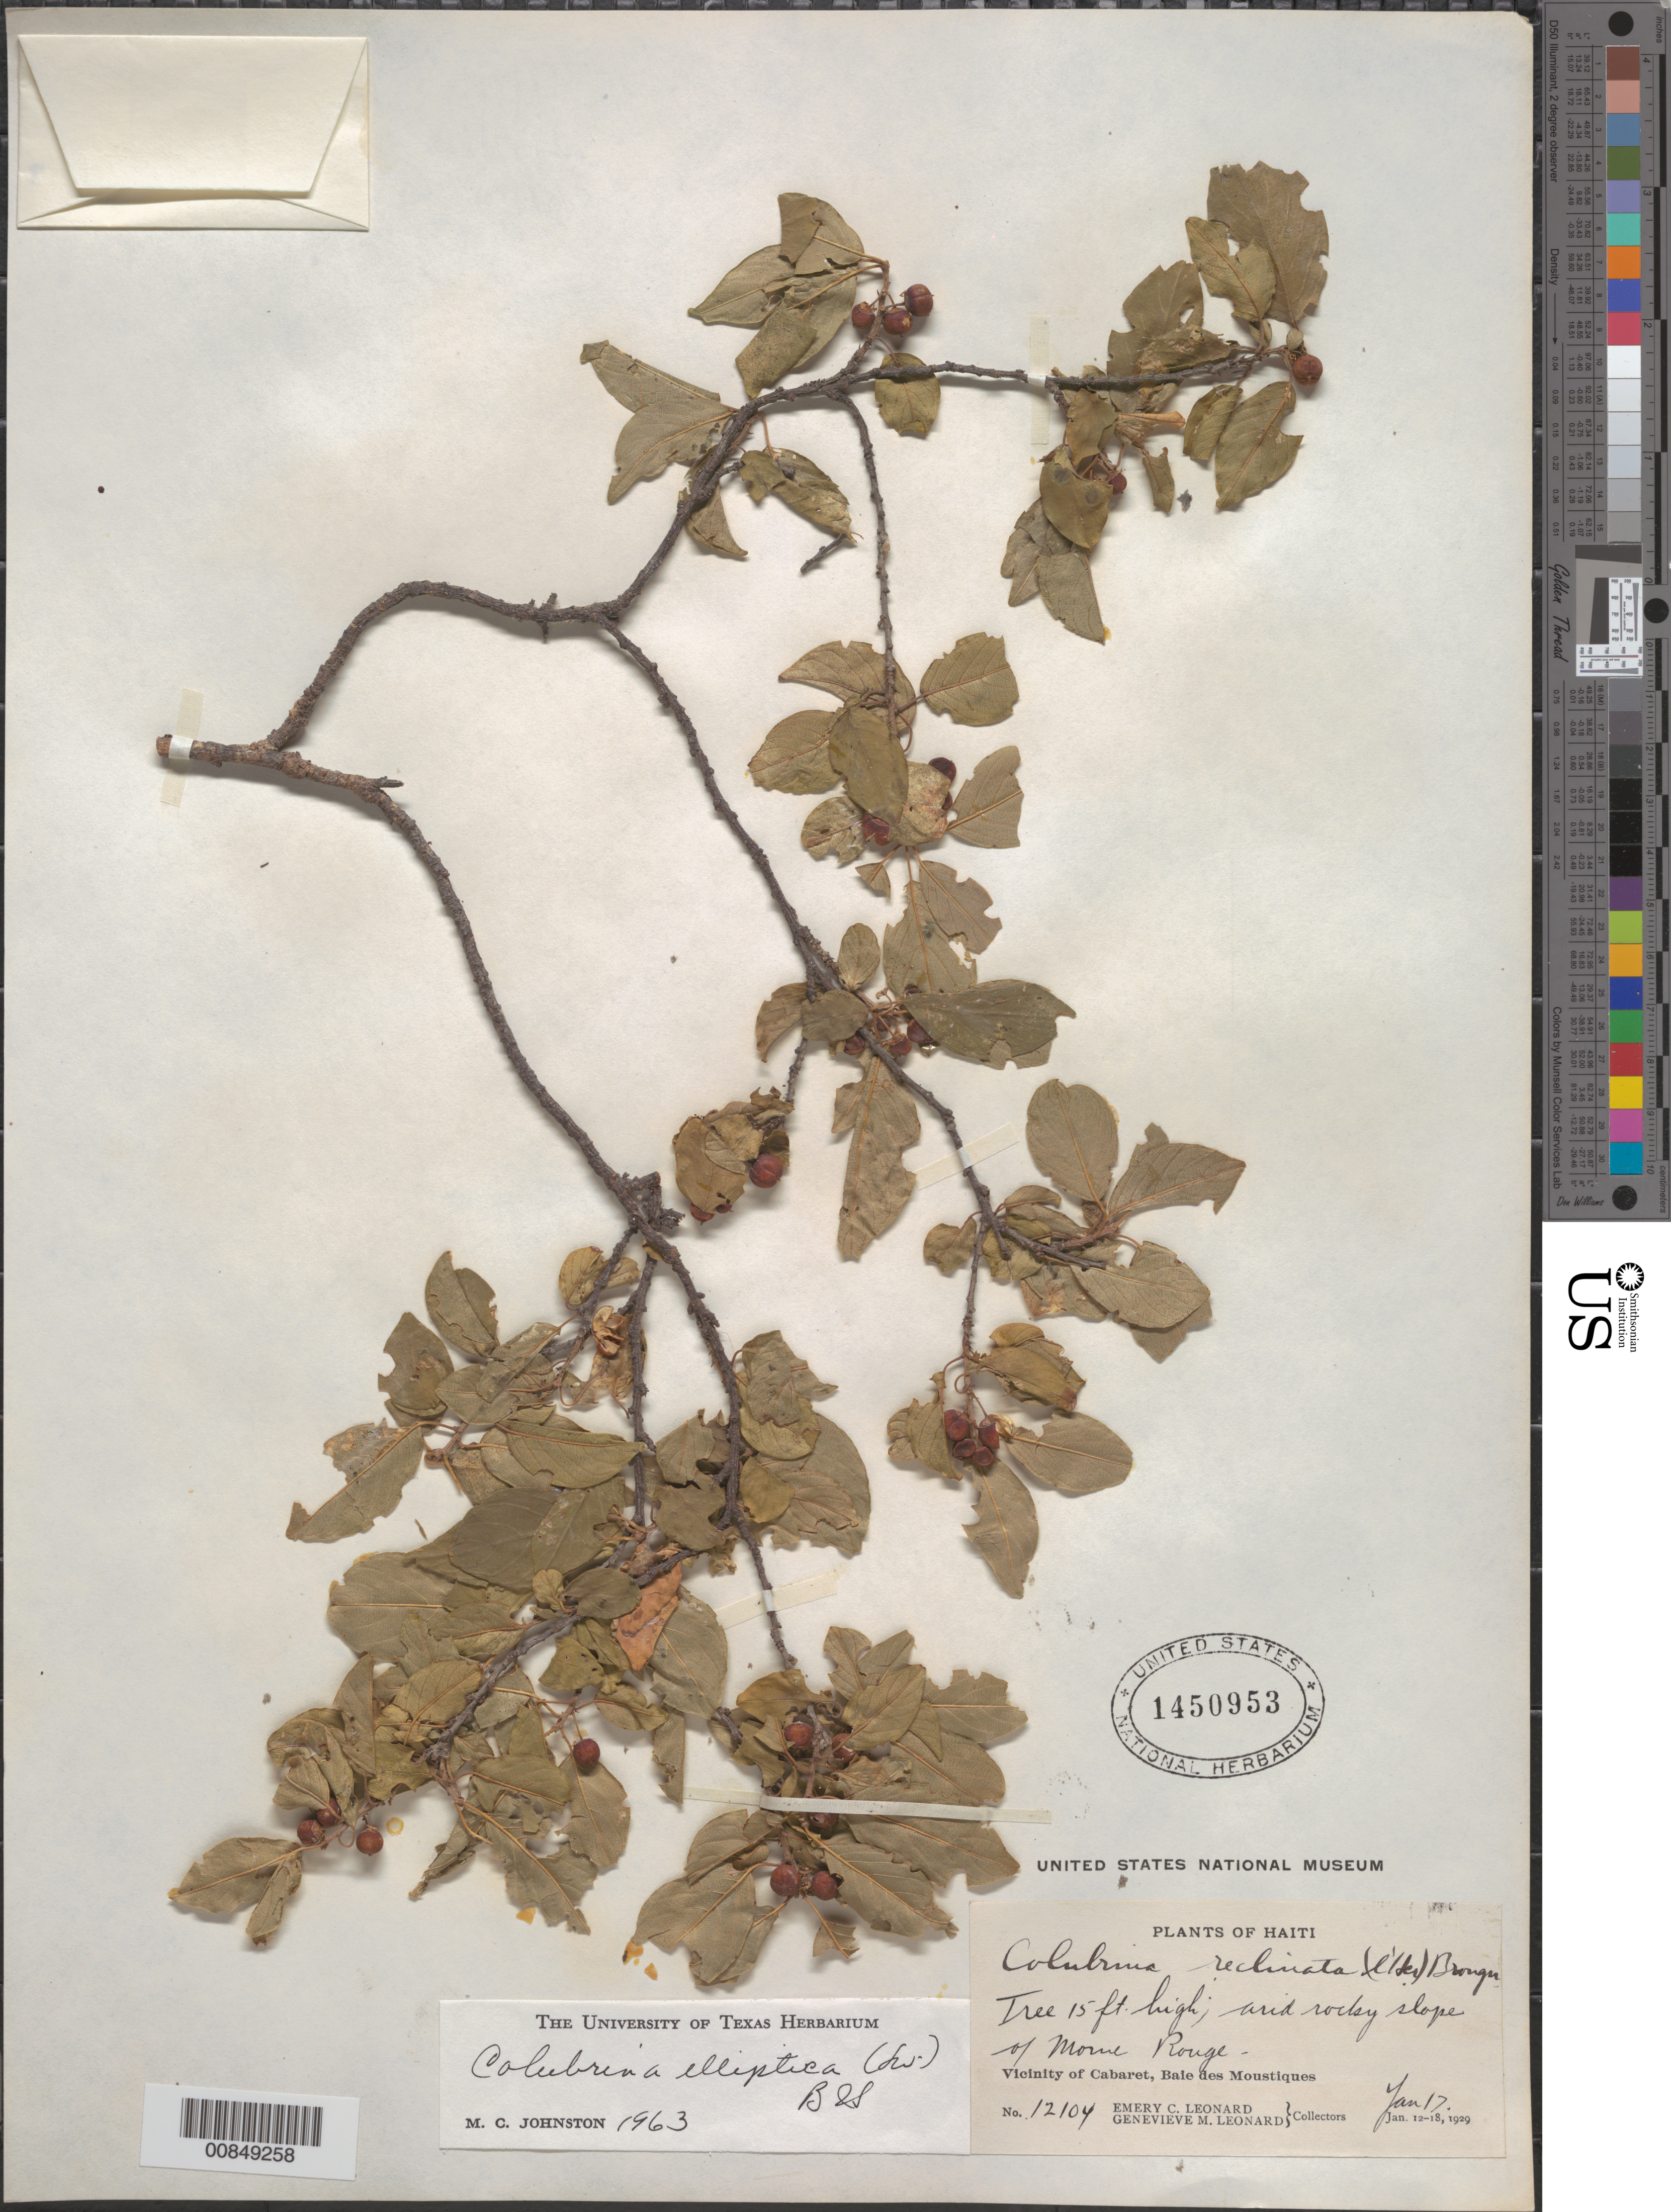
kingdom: Plantae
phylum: Tracheophyta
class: Magnoliopsida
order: Rosales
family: Rhamnaceae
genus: Colubrina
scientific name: Colubrina elliptica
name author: (Sw.) Brizicky & W.L. Stern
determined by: Johnston, Marshall C.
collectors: E. C. Leonard & G. M. Leonard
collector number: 12104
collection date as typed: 17 Jan 1929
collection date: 1929-01-17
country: Haiti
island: Hispaniola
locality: Vicinity of Cabaret, Baie des Moustiques, Morne Rouge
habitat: Arid rocky slope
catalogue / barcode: US 1450953